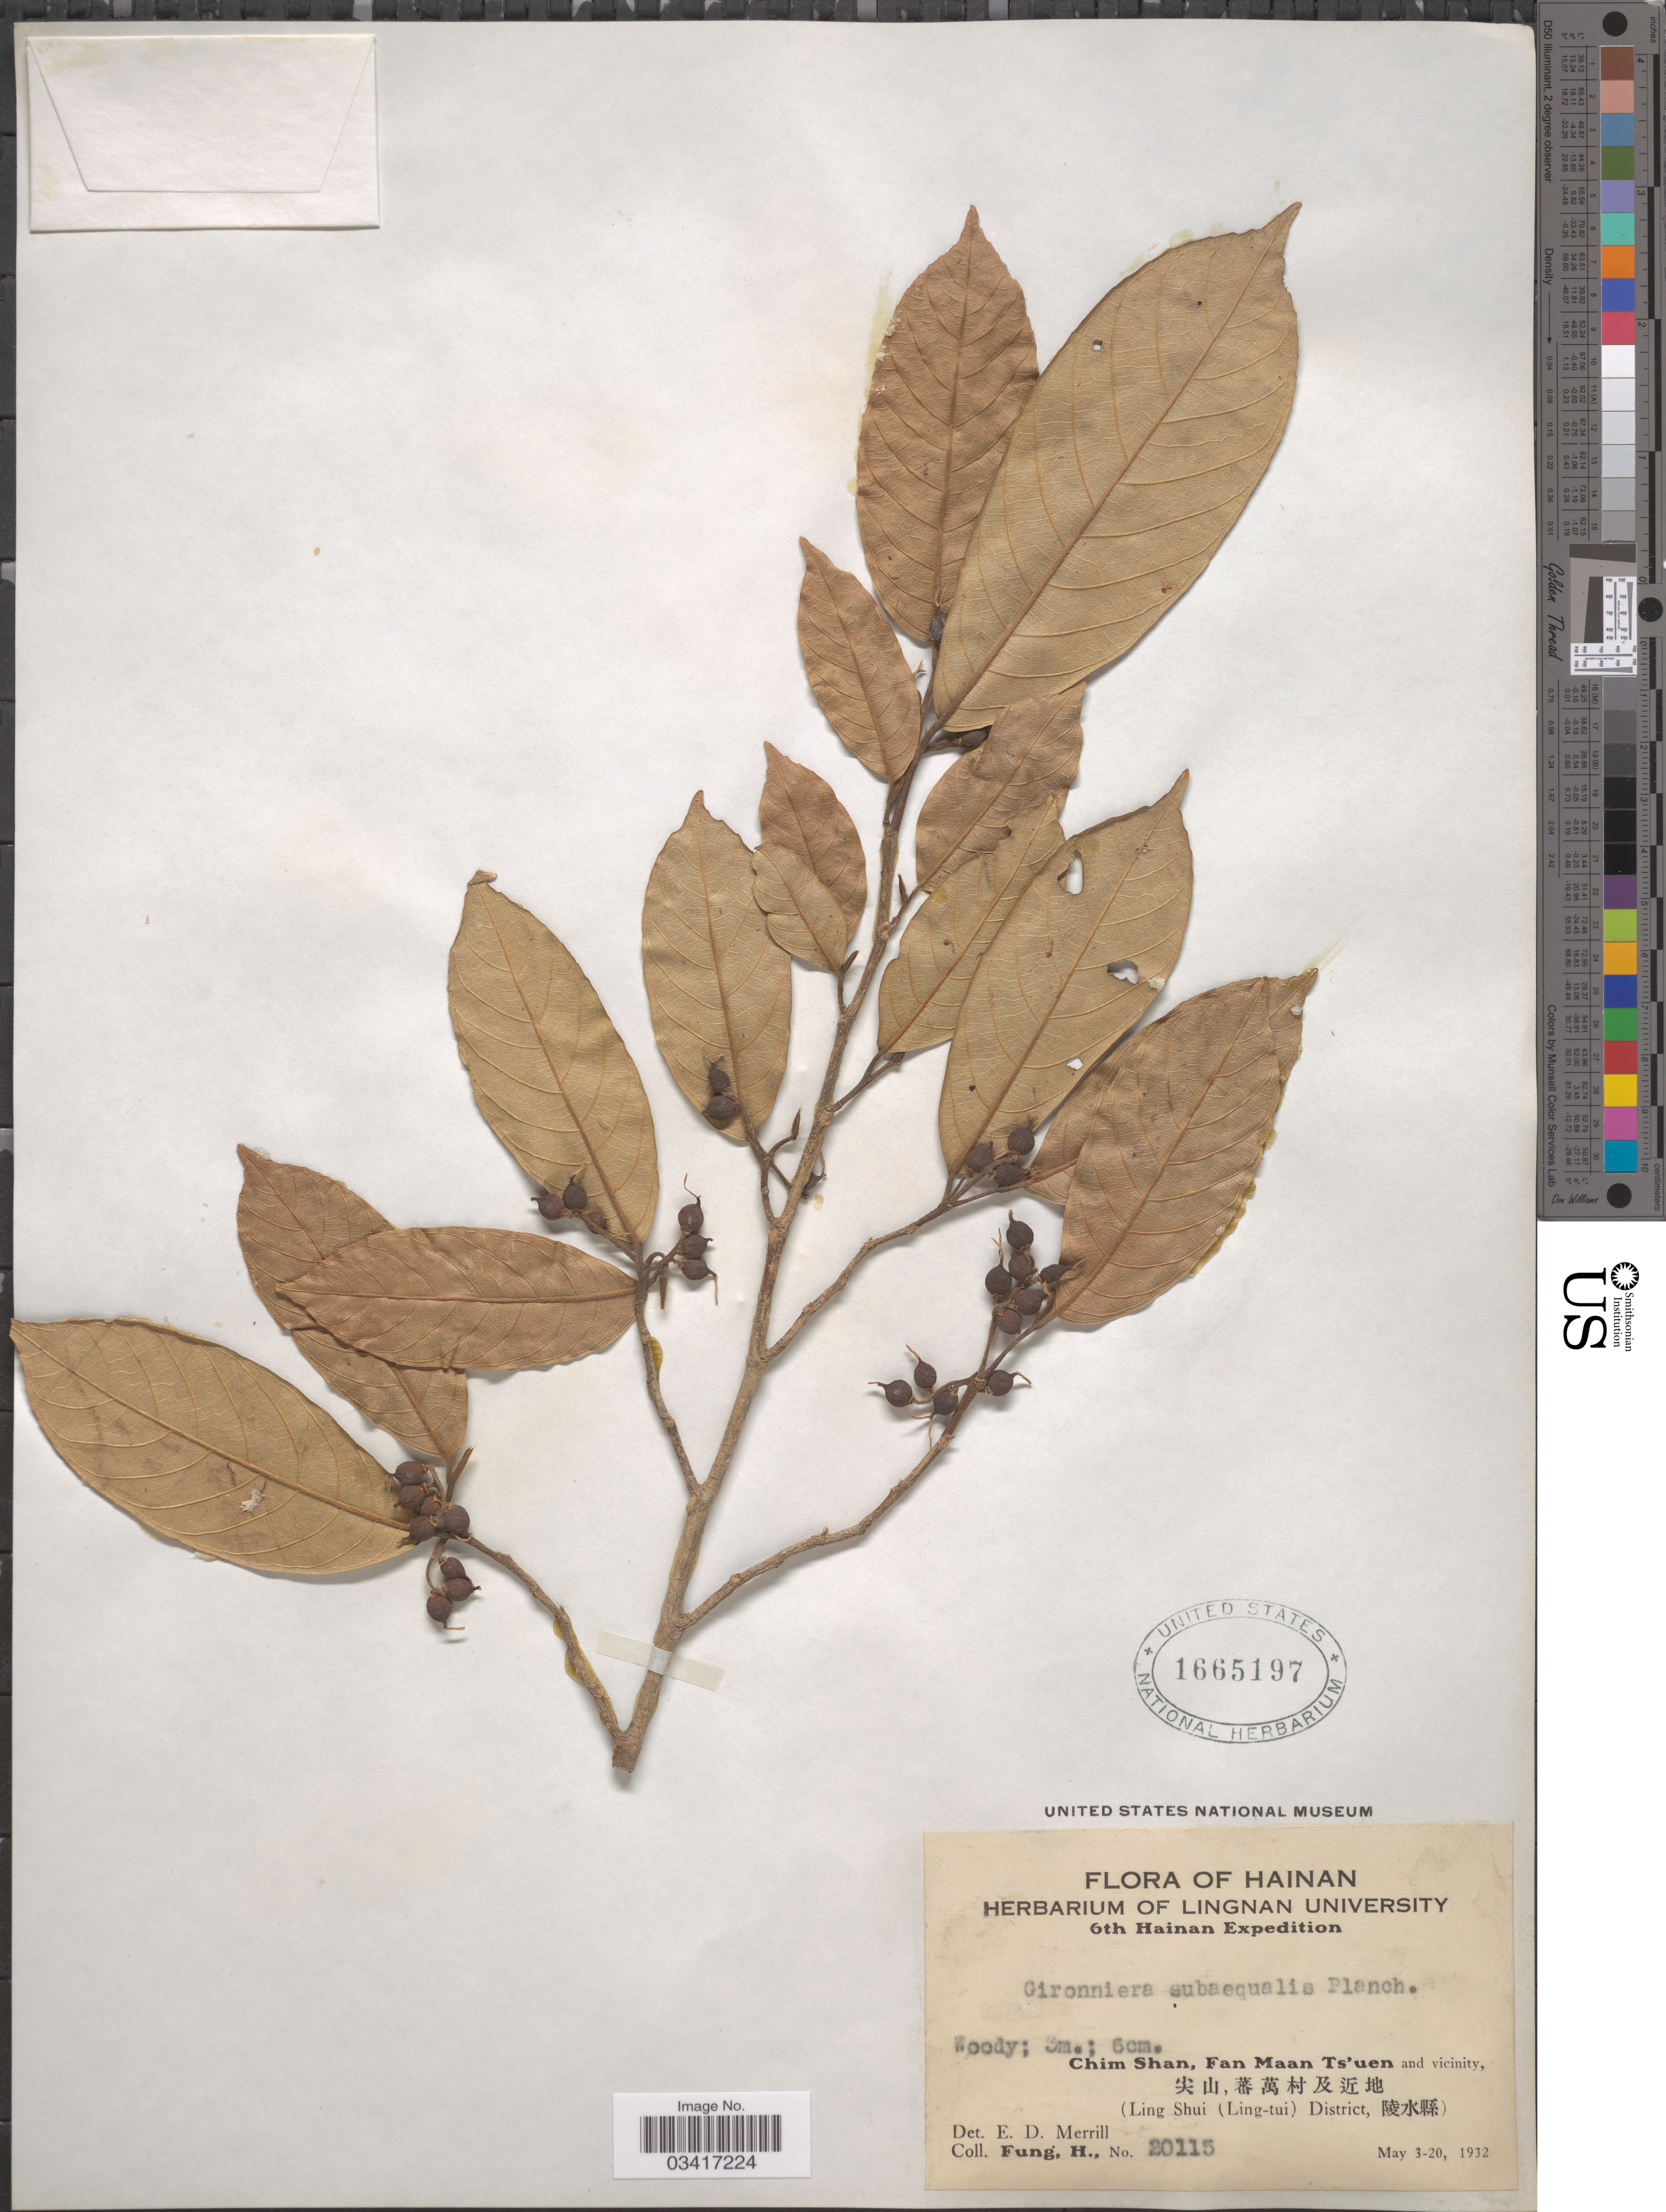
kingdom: Plantae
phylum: Tracheophyta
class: Magnoliopsida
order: Rosales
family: Cannabaceae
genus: Gironniera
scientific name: Gironniera subaequalis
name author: Planch.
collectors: H. Fung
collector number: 20115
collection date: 1932-05-03/1932-05-20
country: China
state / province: Hainan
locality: Chim Shan, Fan Maan Ts'uen and vicinity, X. (Ling Shui (Ling-tui) District, X).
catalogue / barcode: US 1665197